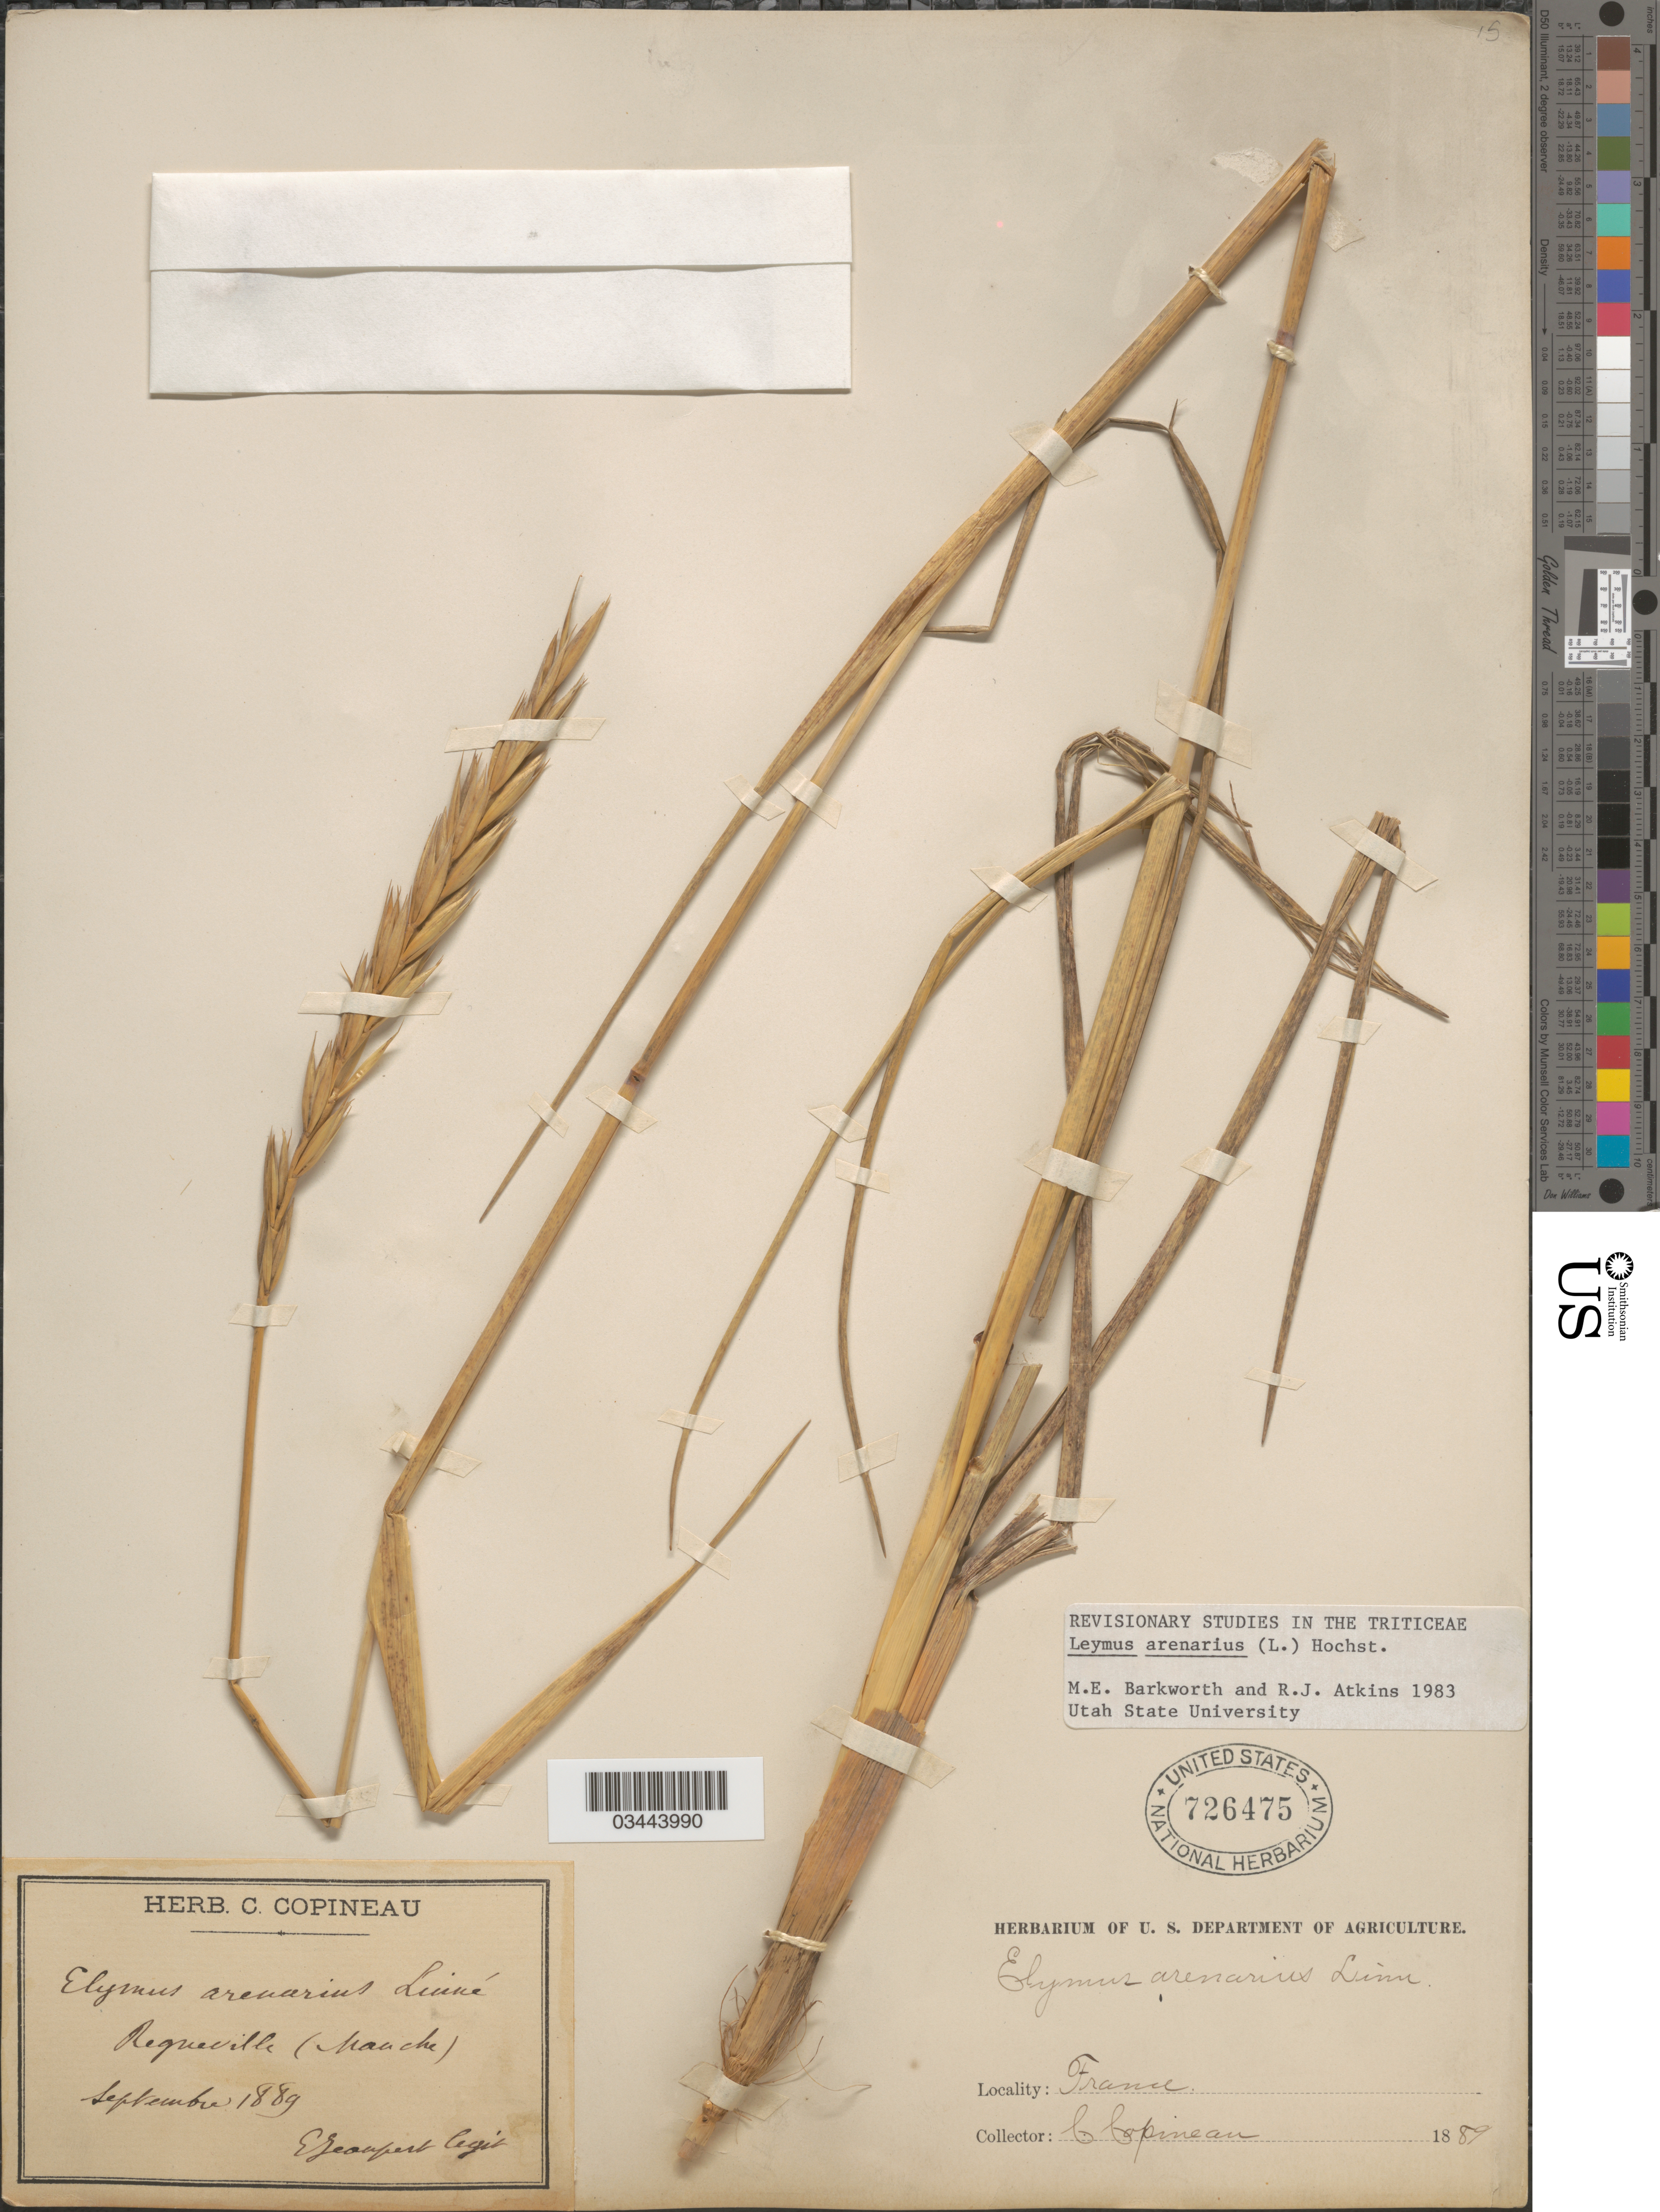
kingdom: Plantae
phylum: Tracheophyta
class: Liliopsida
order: Poales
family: Poaceae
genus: Leymus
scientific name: Leymus arenarius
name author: (L.) Hochst.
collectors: E. Jeanpert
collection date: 1889-09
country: France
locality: Regneville (Manche).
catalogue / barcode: US 726475